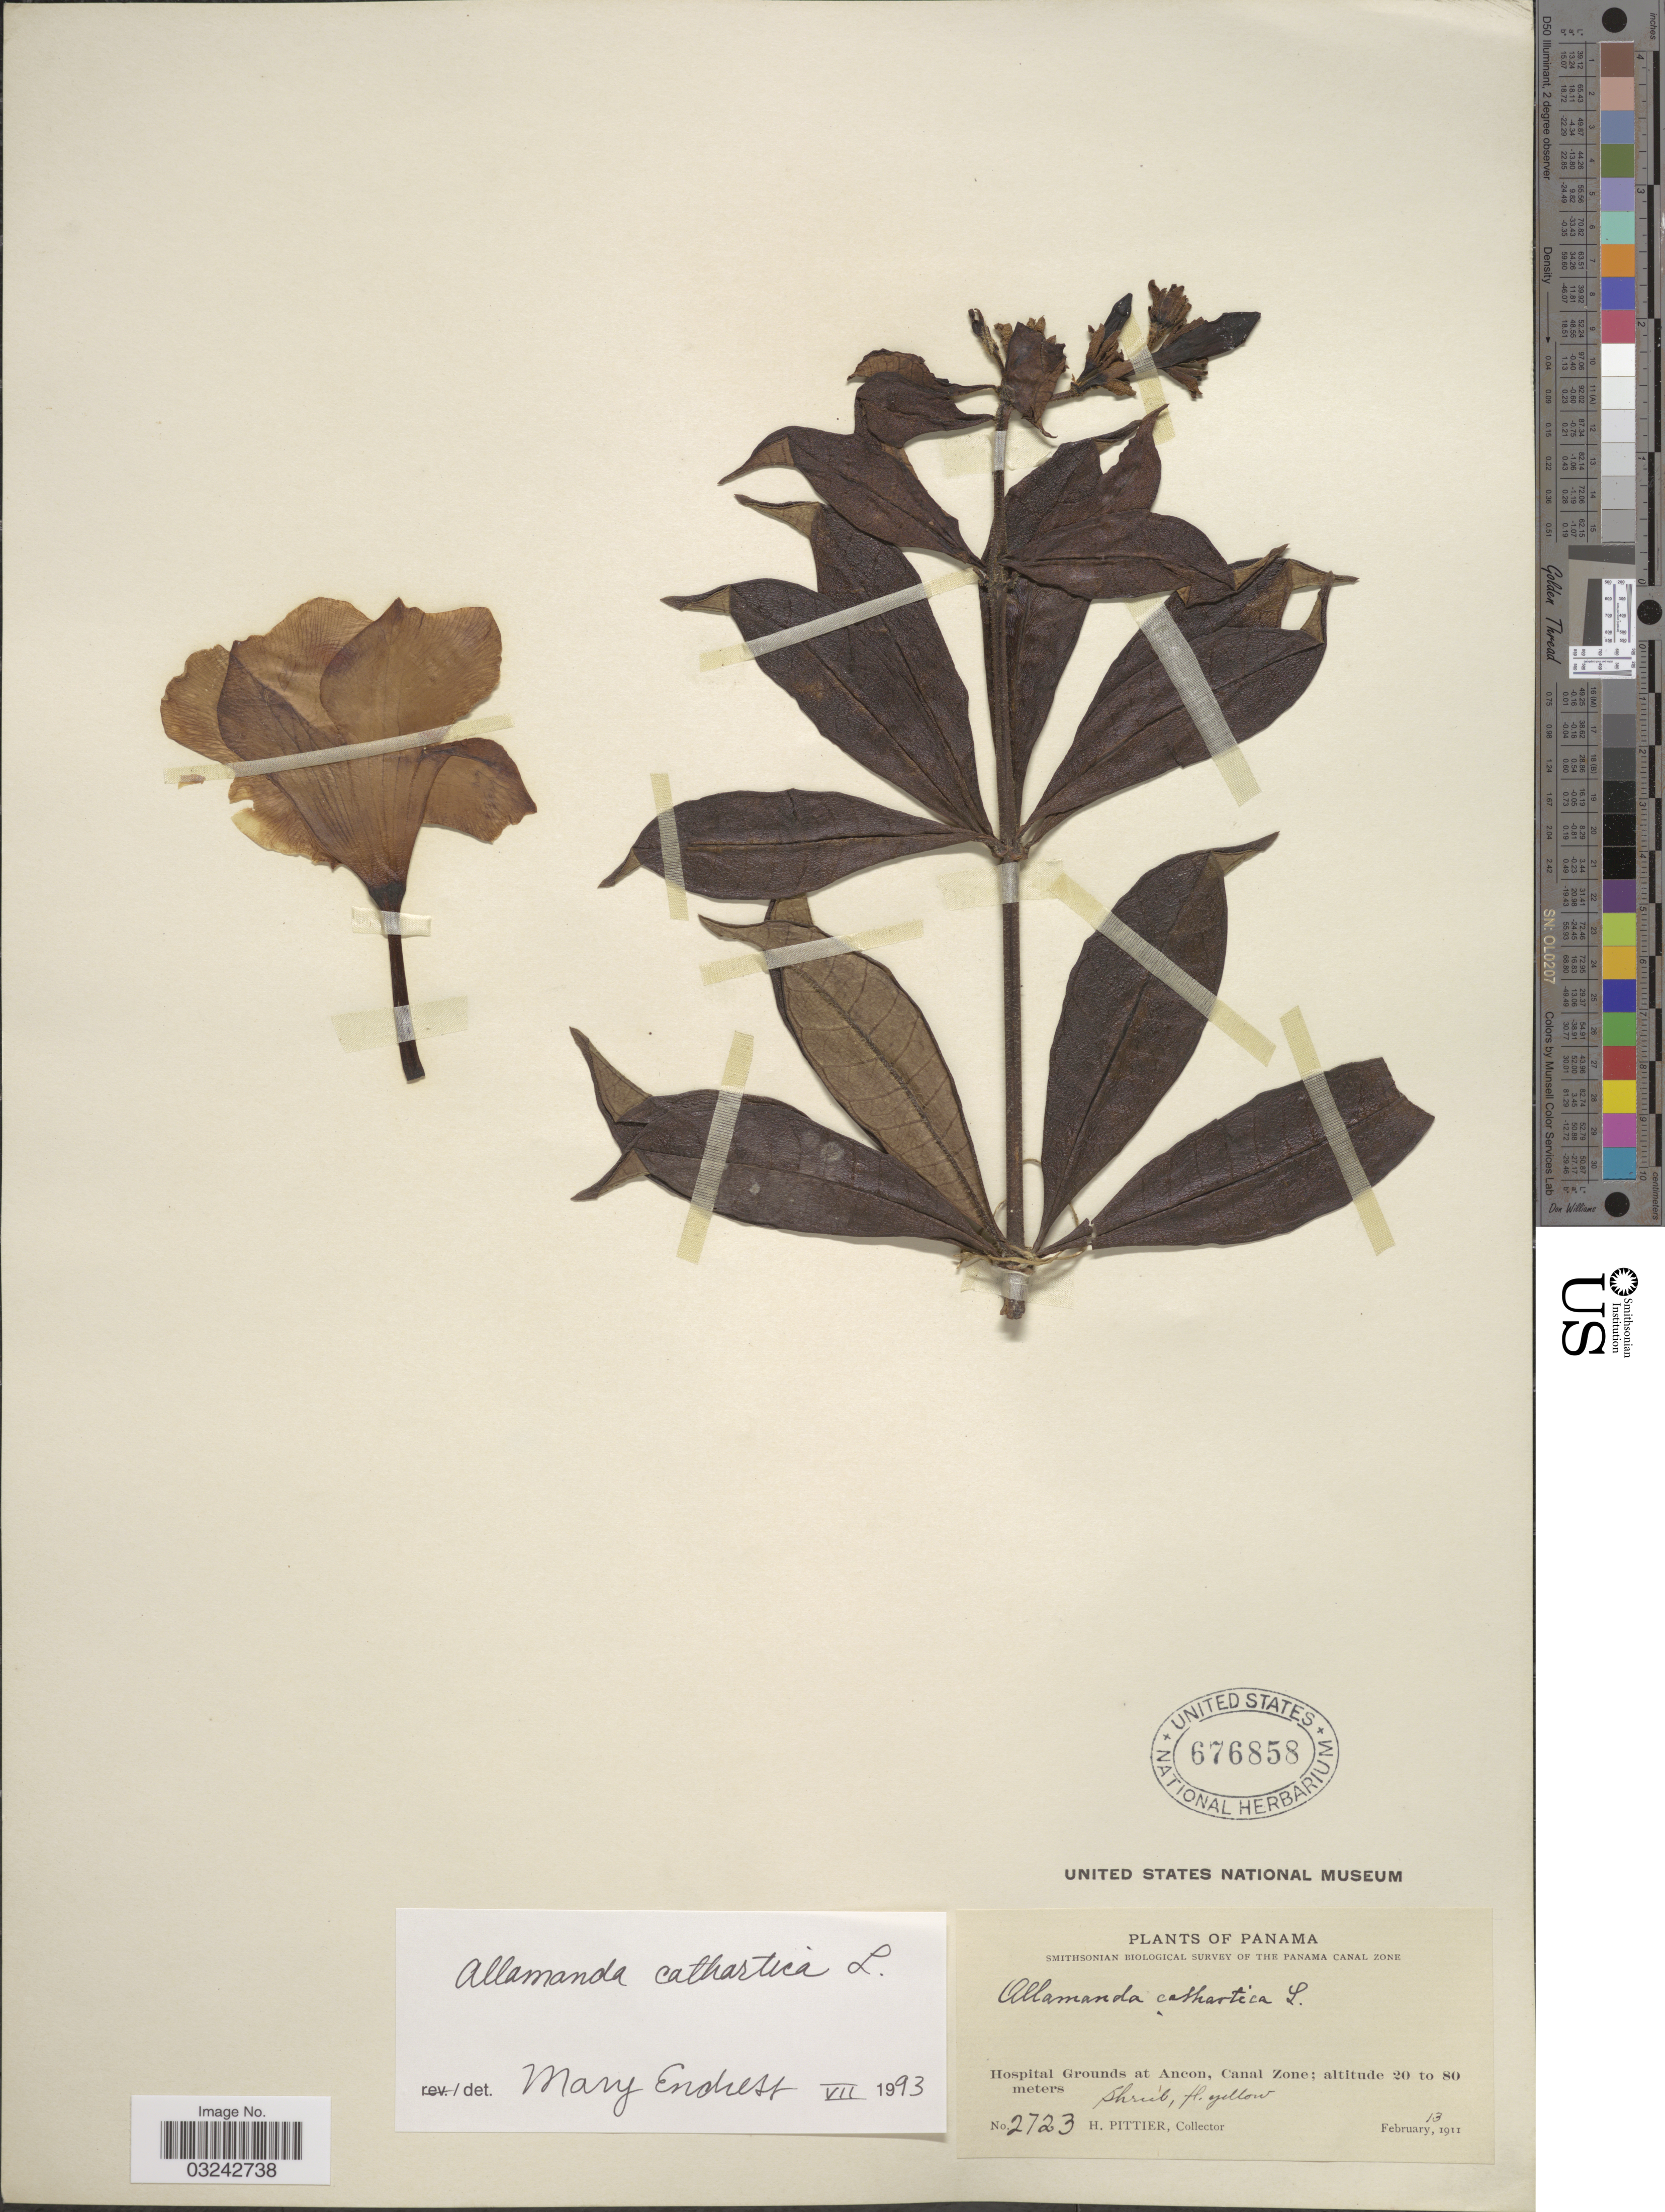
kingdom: Plantae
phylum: Tracheophyta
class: Magnoliopsida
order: Gentianales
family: Apocynaceae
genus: Allamanda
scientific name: Allamanda cathartica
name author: L.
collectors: H. F. Pittier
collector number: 2723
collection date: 1911-02-13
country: Panama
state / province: Colón / Panamá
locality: Panama Canal Zone. Hospital Grounds at Ancon, Canal Zone.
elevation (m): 20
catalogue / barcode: US 676858